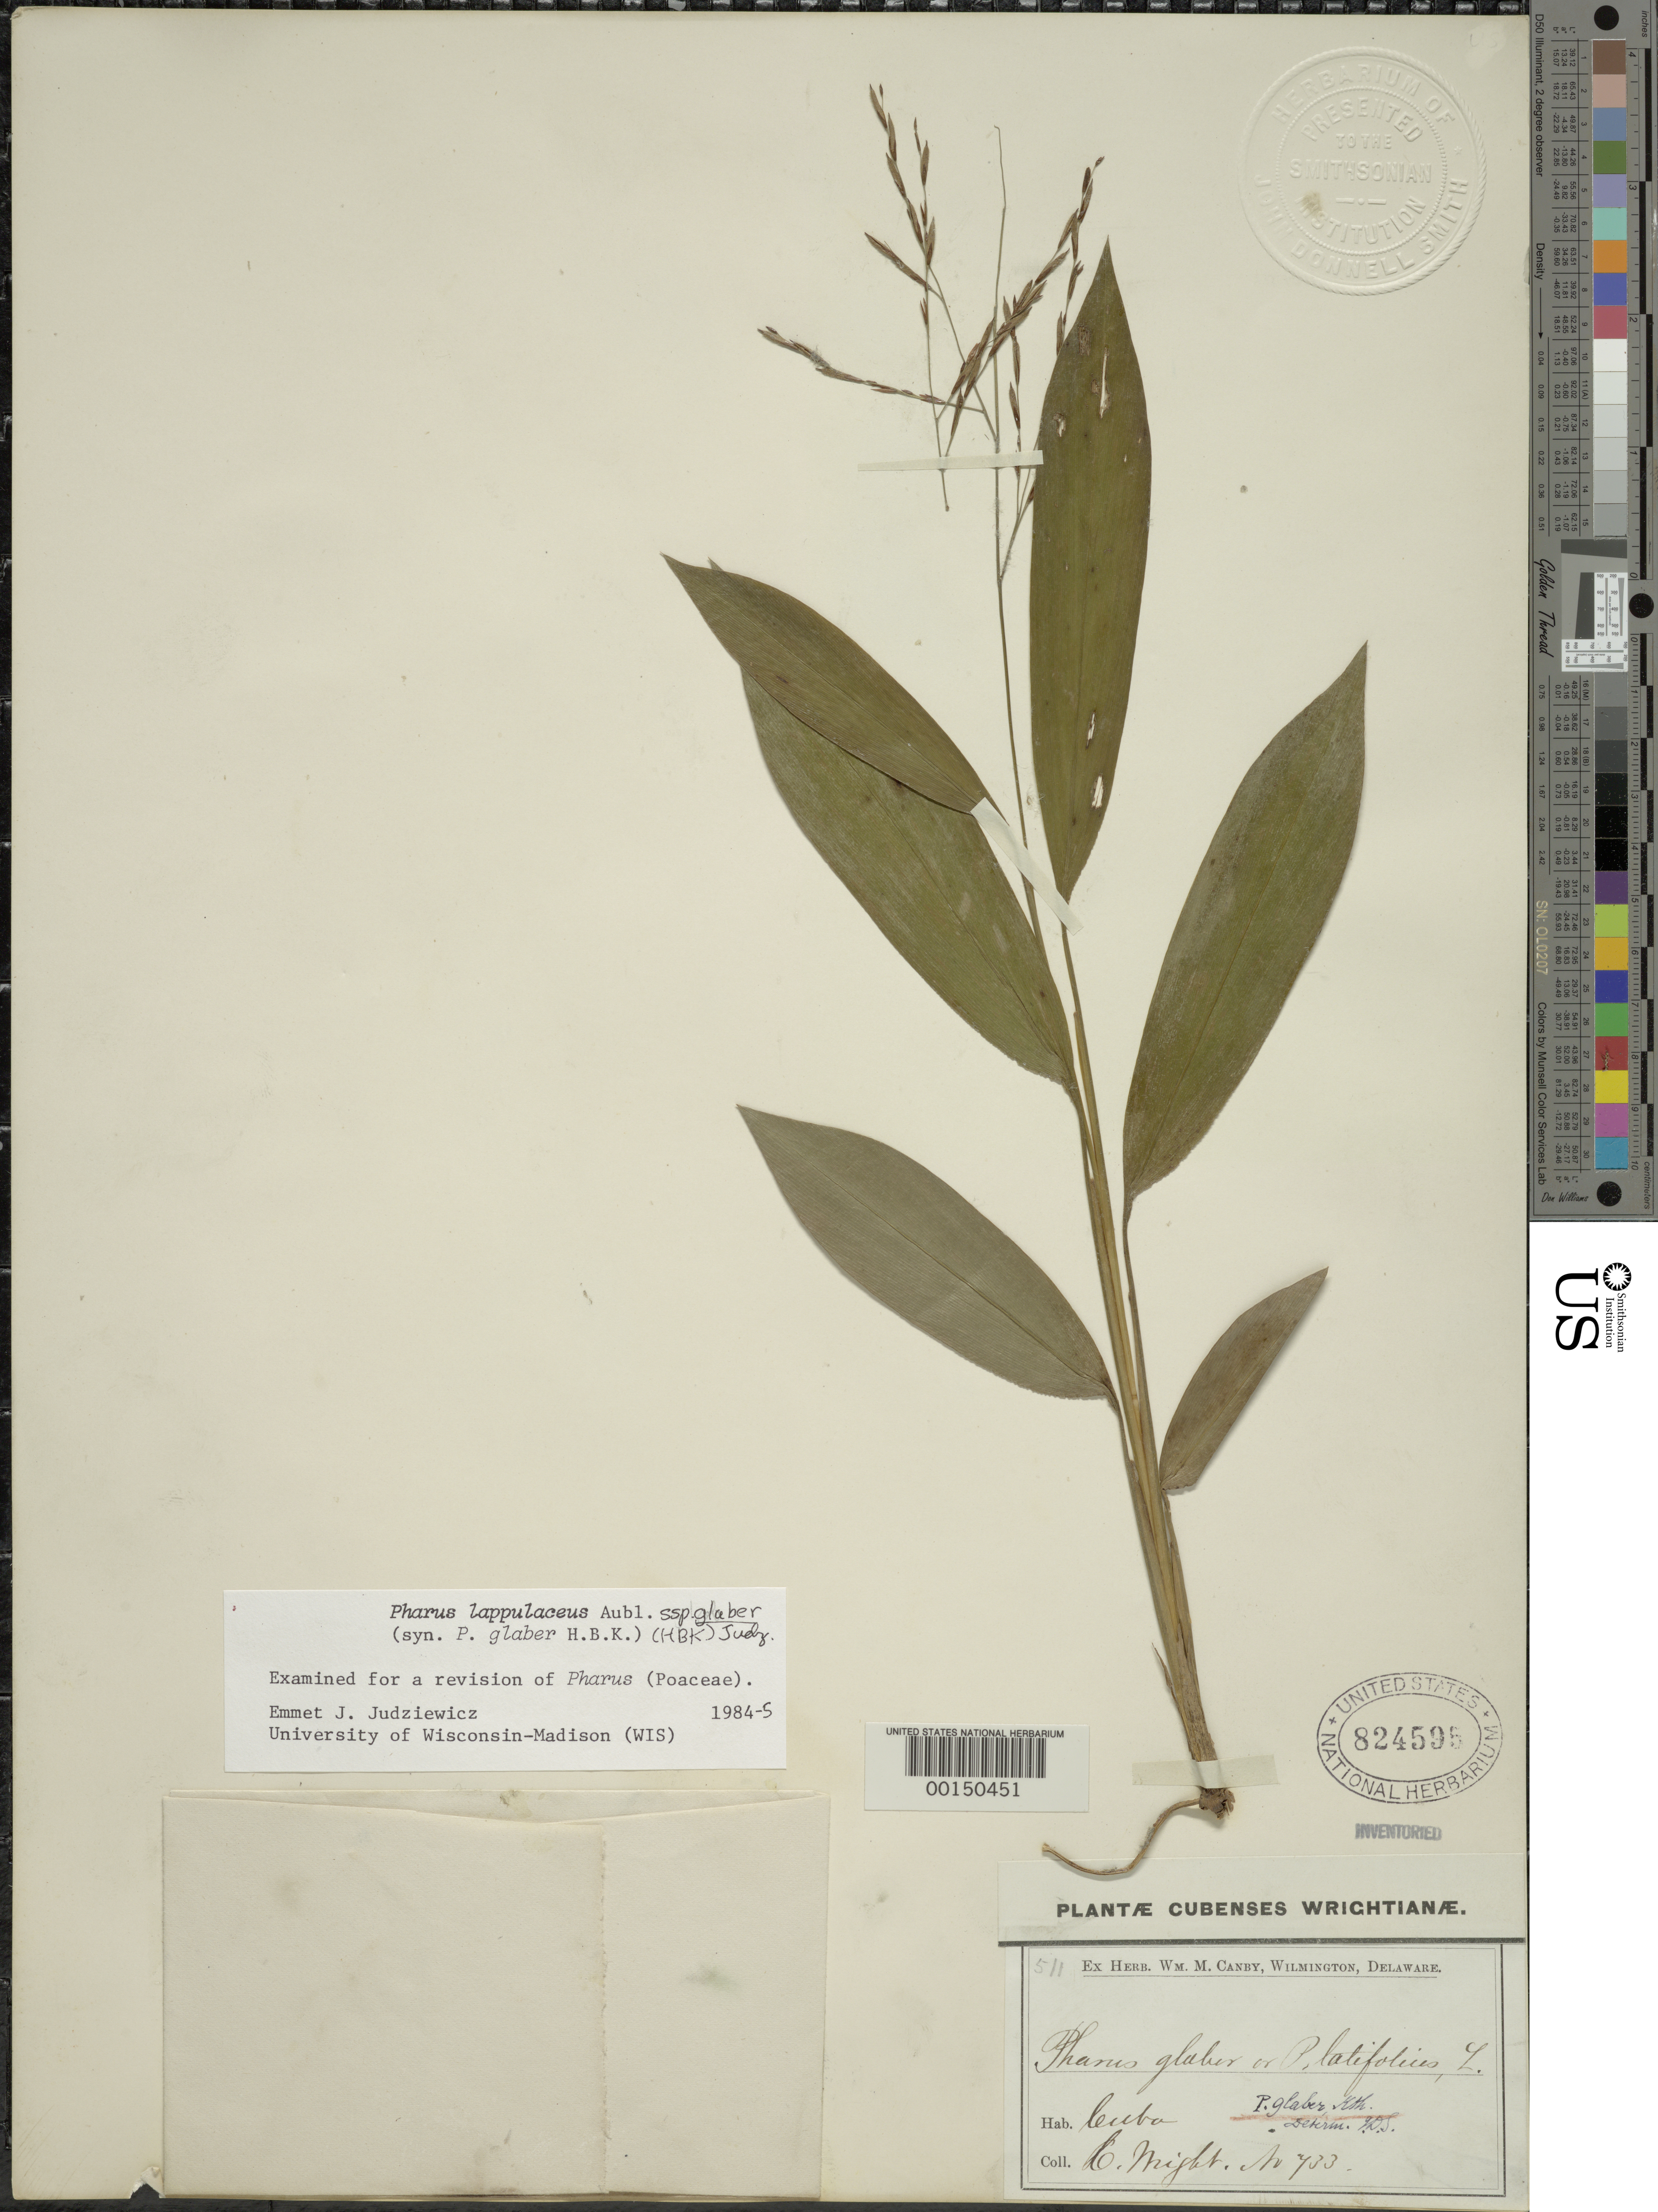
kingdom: Plantae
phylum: Tracheophyta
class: Liliopsida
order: Poales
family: Poaceae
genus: Pharus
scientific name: Pharus lappulaceus subsp. glaber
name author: (Kunth) Judz.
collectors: C. Wright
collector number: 433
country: Cuba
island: Greater Antilles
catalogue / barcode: US 824595